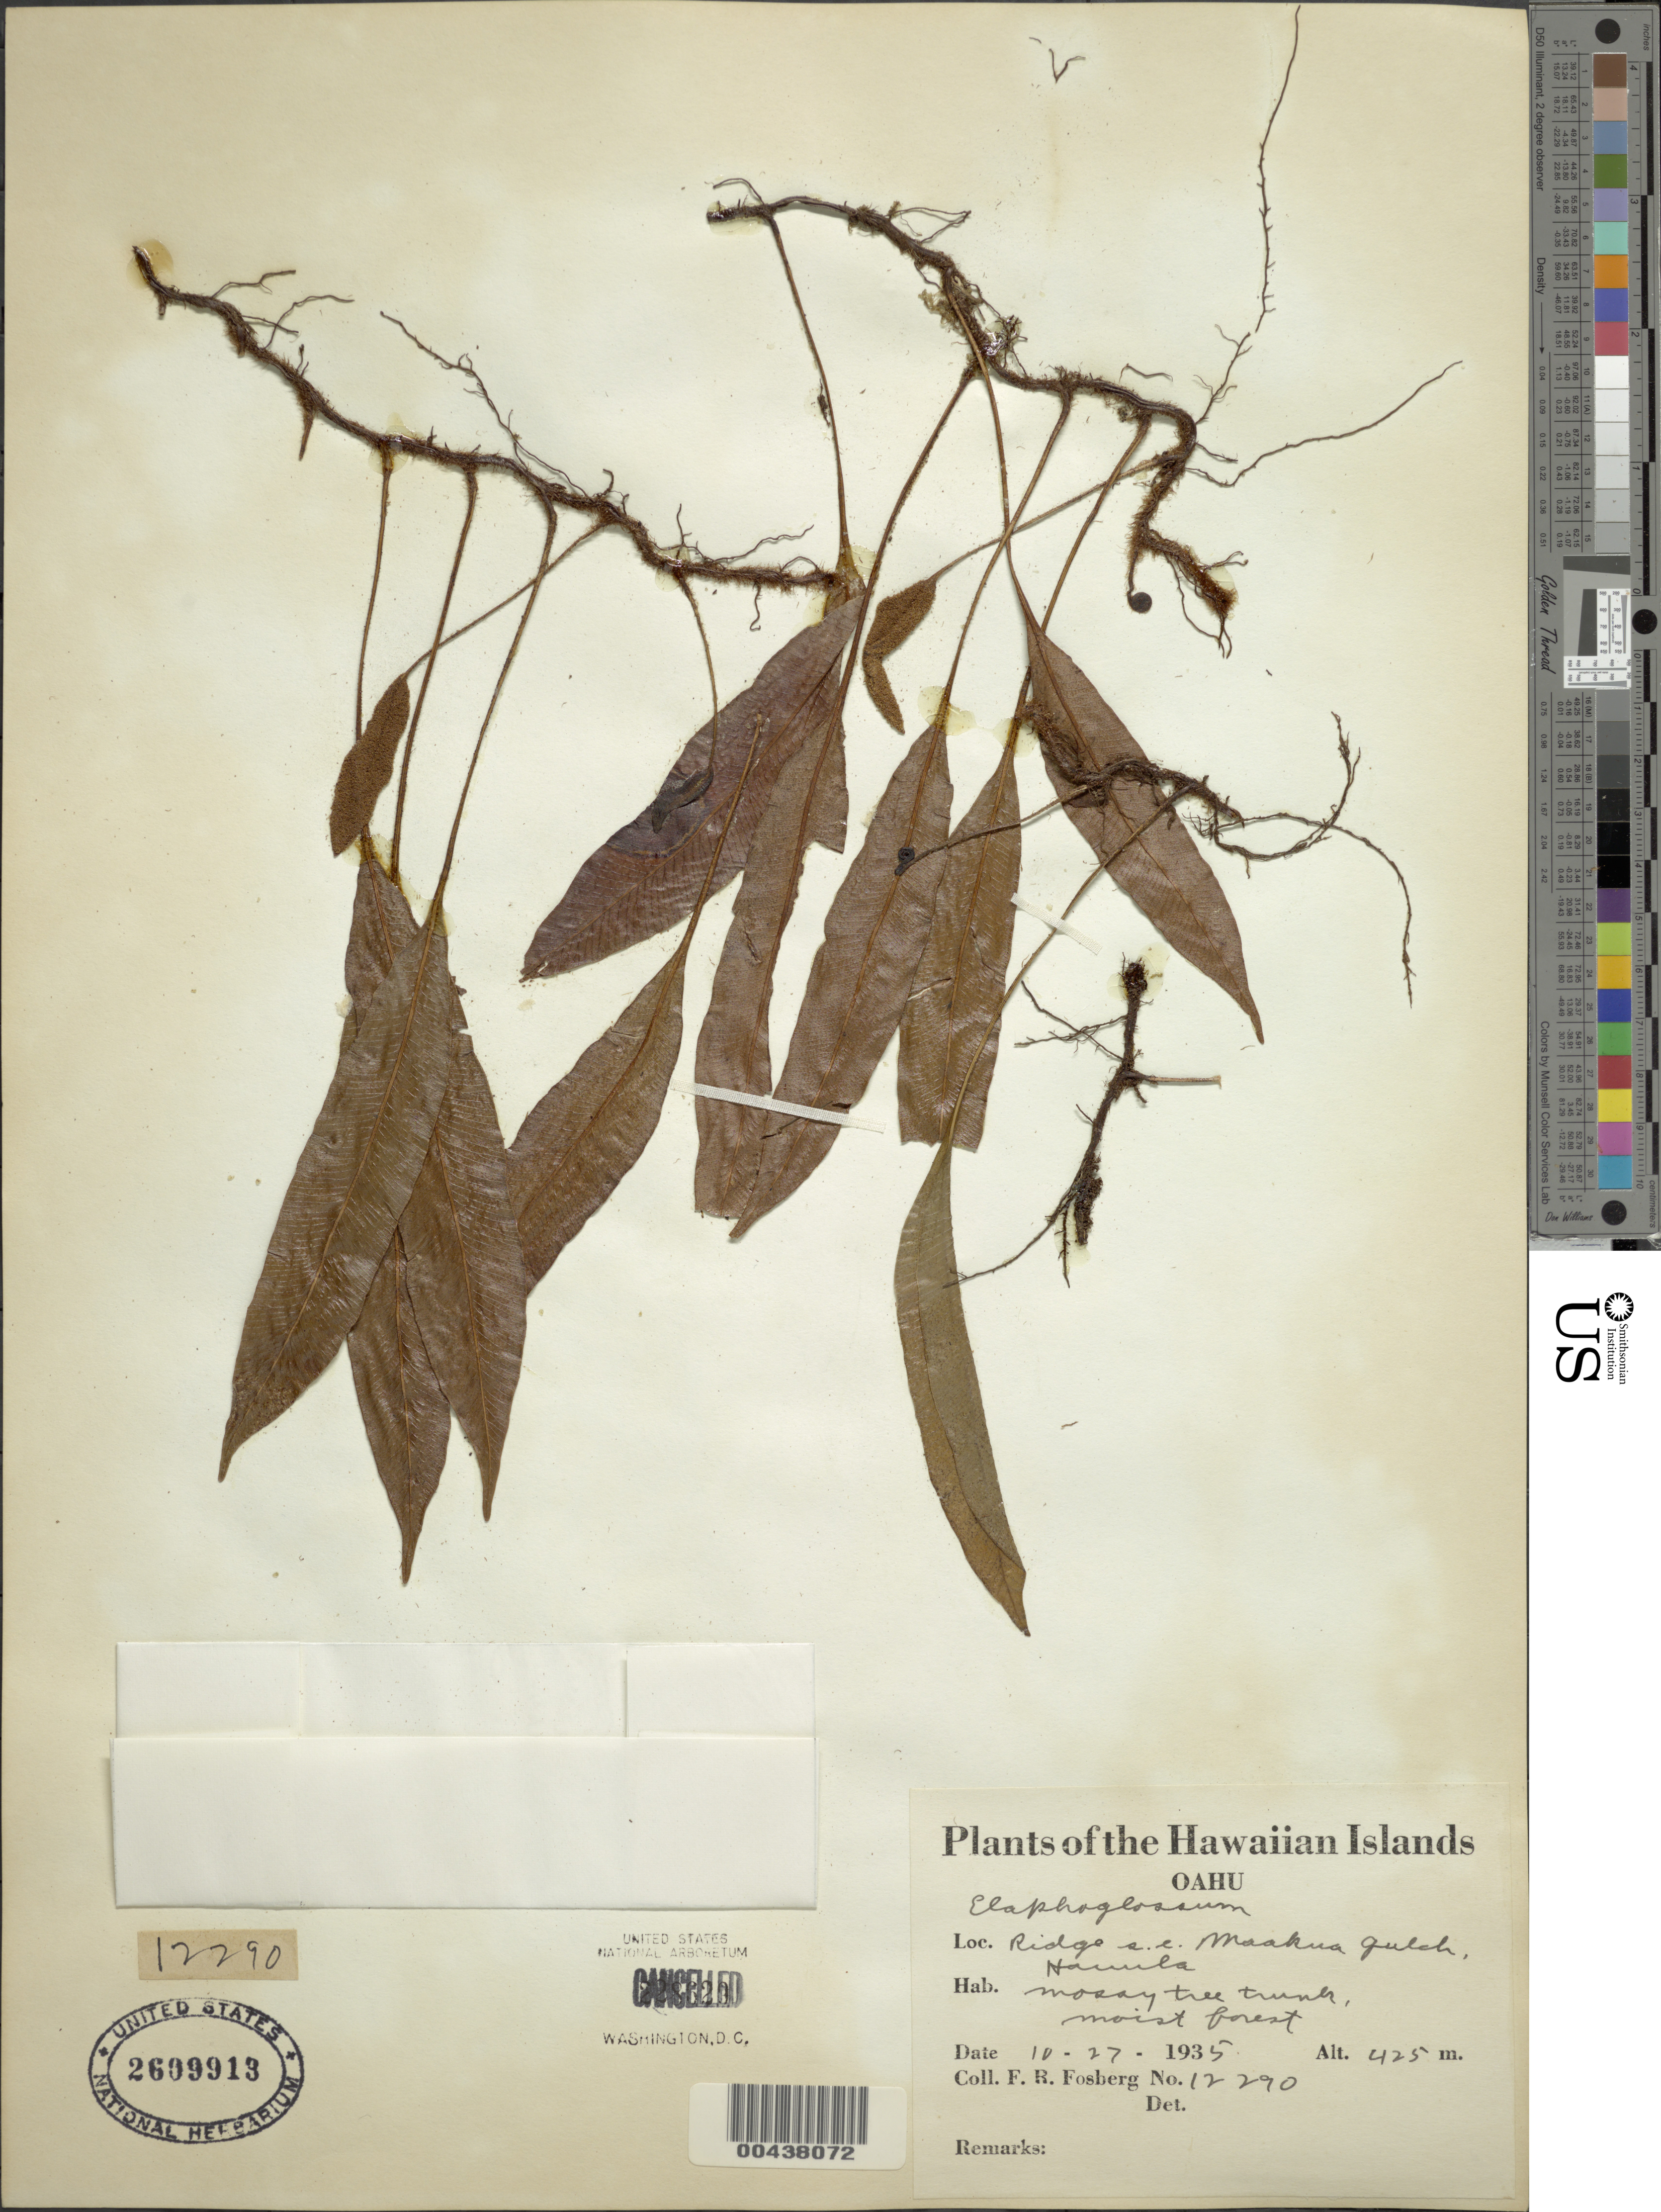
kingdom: Plantae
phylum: Tracheophyta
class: Polypodiopsida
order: Polypodiales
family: Dryopteridaceae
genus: Elaphoglossum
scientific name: Elaphoglossum pellucidum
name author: Gaudich.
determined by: Palmer, D. D.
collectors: F. R. Fosberg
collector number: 12290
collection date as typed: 27 Oct 1935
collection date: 1935-10-27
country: United States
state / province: Hawaii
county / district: Honolulu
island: Oahu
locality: ridge SE Maakua gulch, Hauula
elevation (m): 425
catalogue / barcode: US 2609913